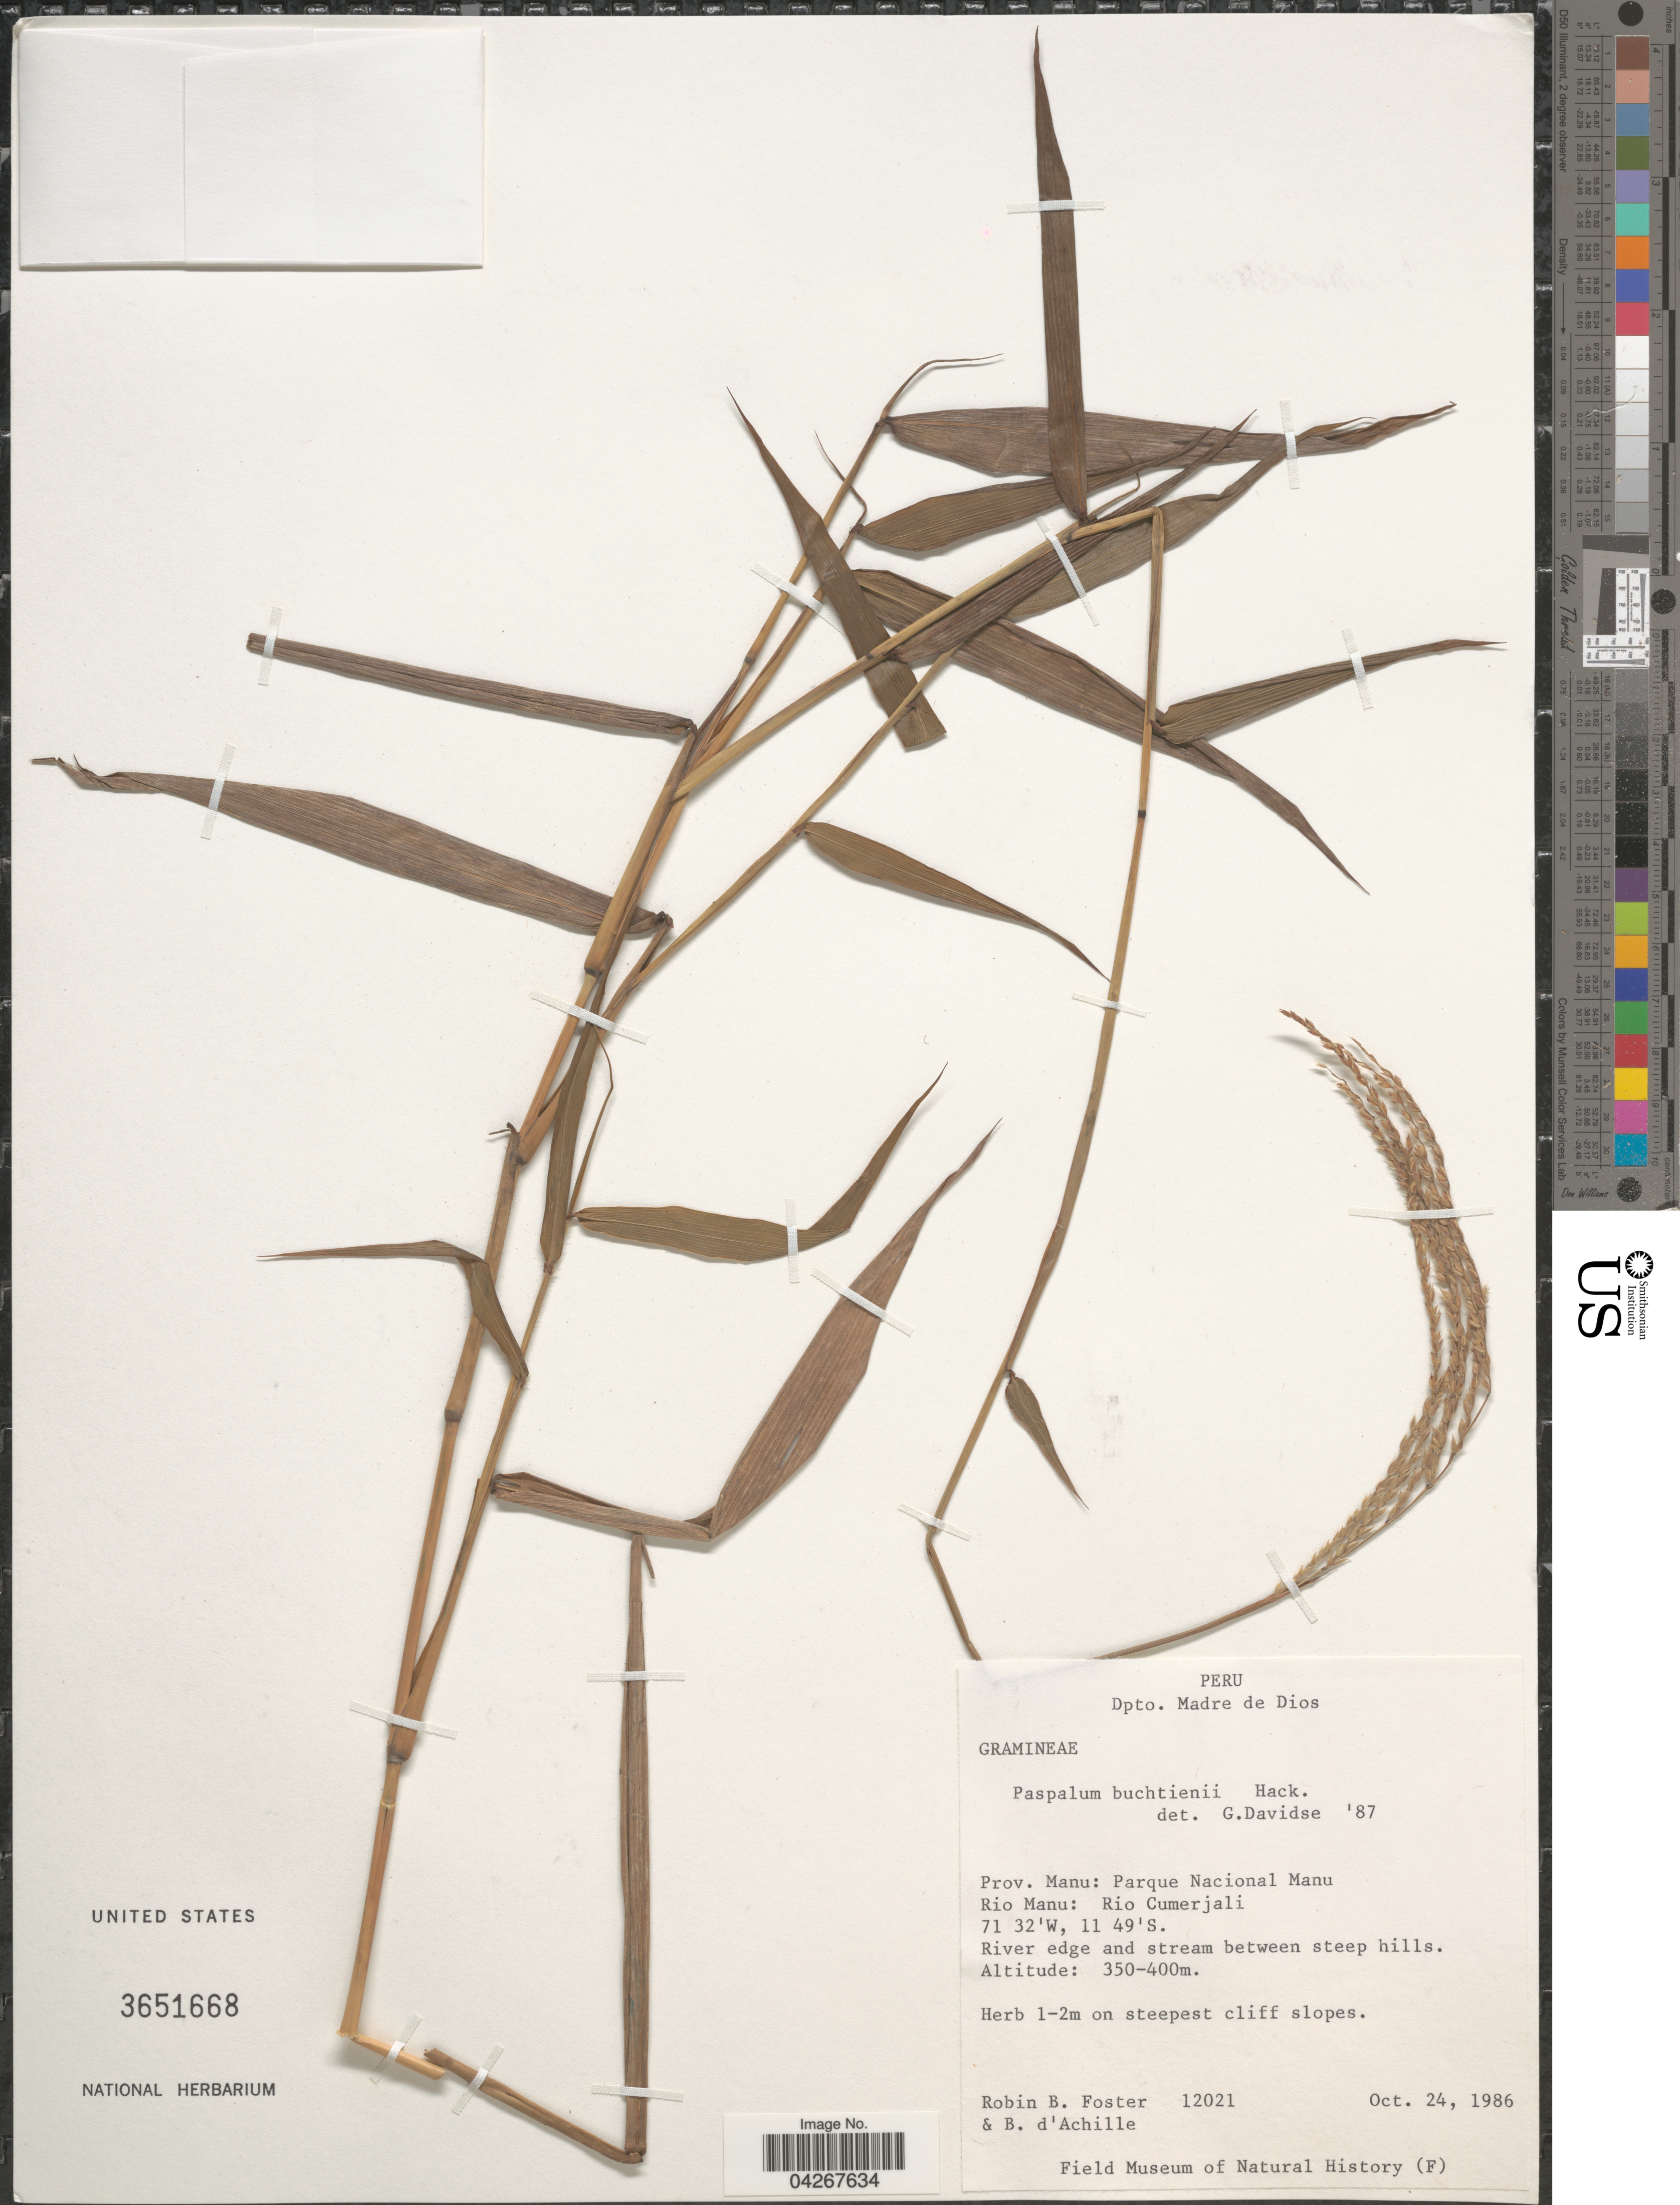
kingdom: Plantae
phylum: Tracheophyta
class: Liliopsida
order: Poales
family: Poaceae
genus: Paspalum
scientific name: Paspalum buchtienii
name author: Hack.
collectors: R. B. Foster & B. d'Achille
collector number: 12021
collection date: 1986-10-24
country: Peru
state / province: Madre de Dios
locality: Dpto. Madre de Dios. Prov. Manu: Parque Nacional Manu. Rio Manu: Rio Cumerjali. River edge and stream between steep hills.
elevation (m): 350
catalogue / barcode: US 3651668